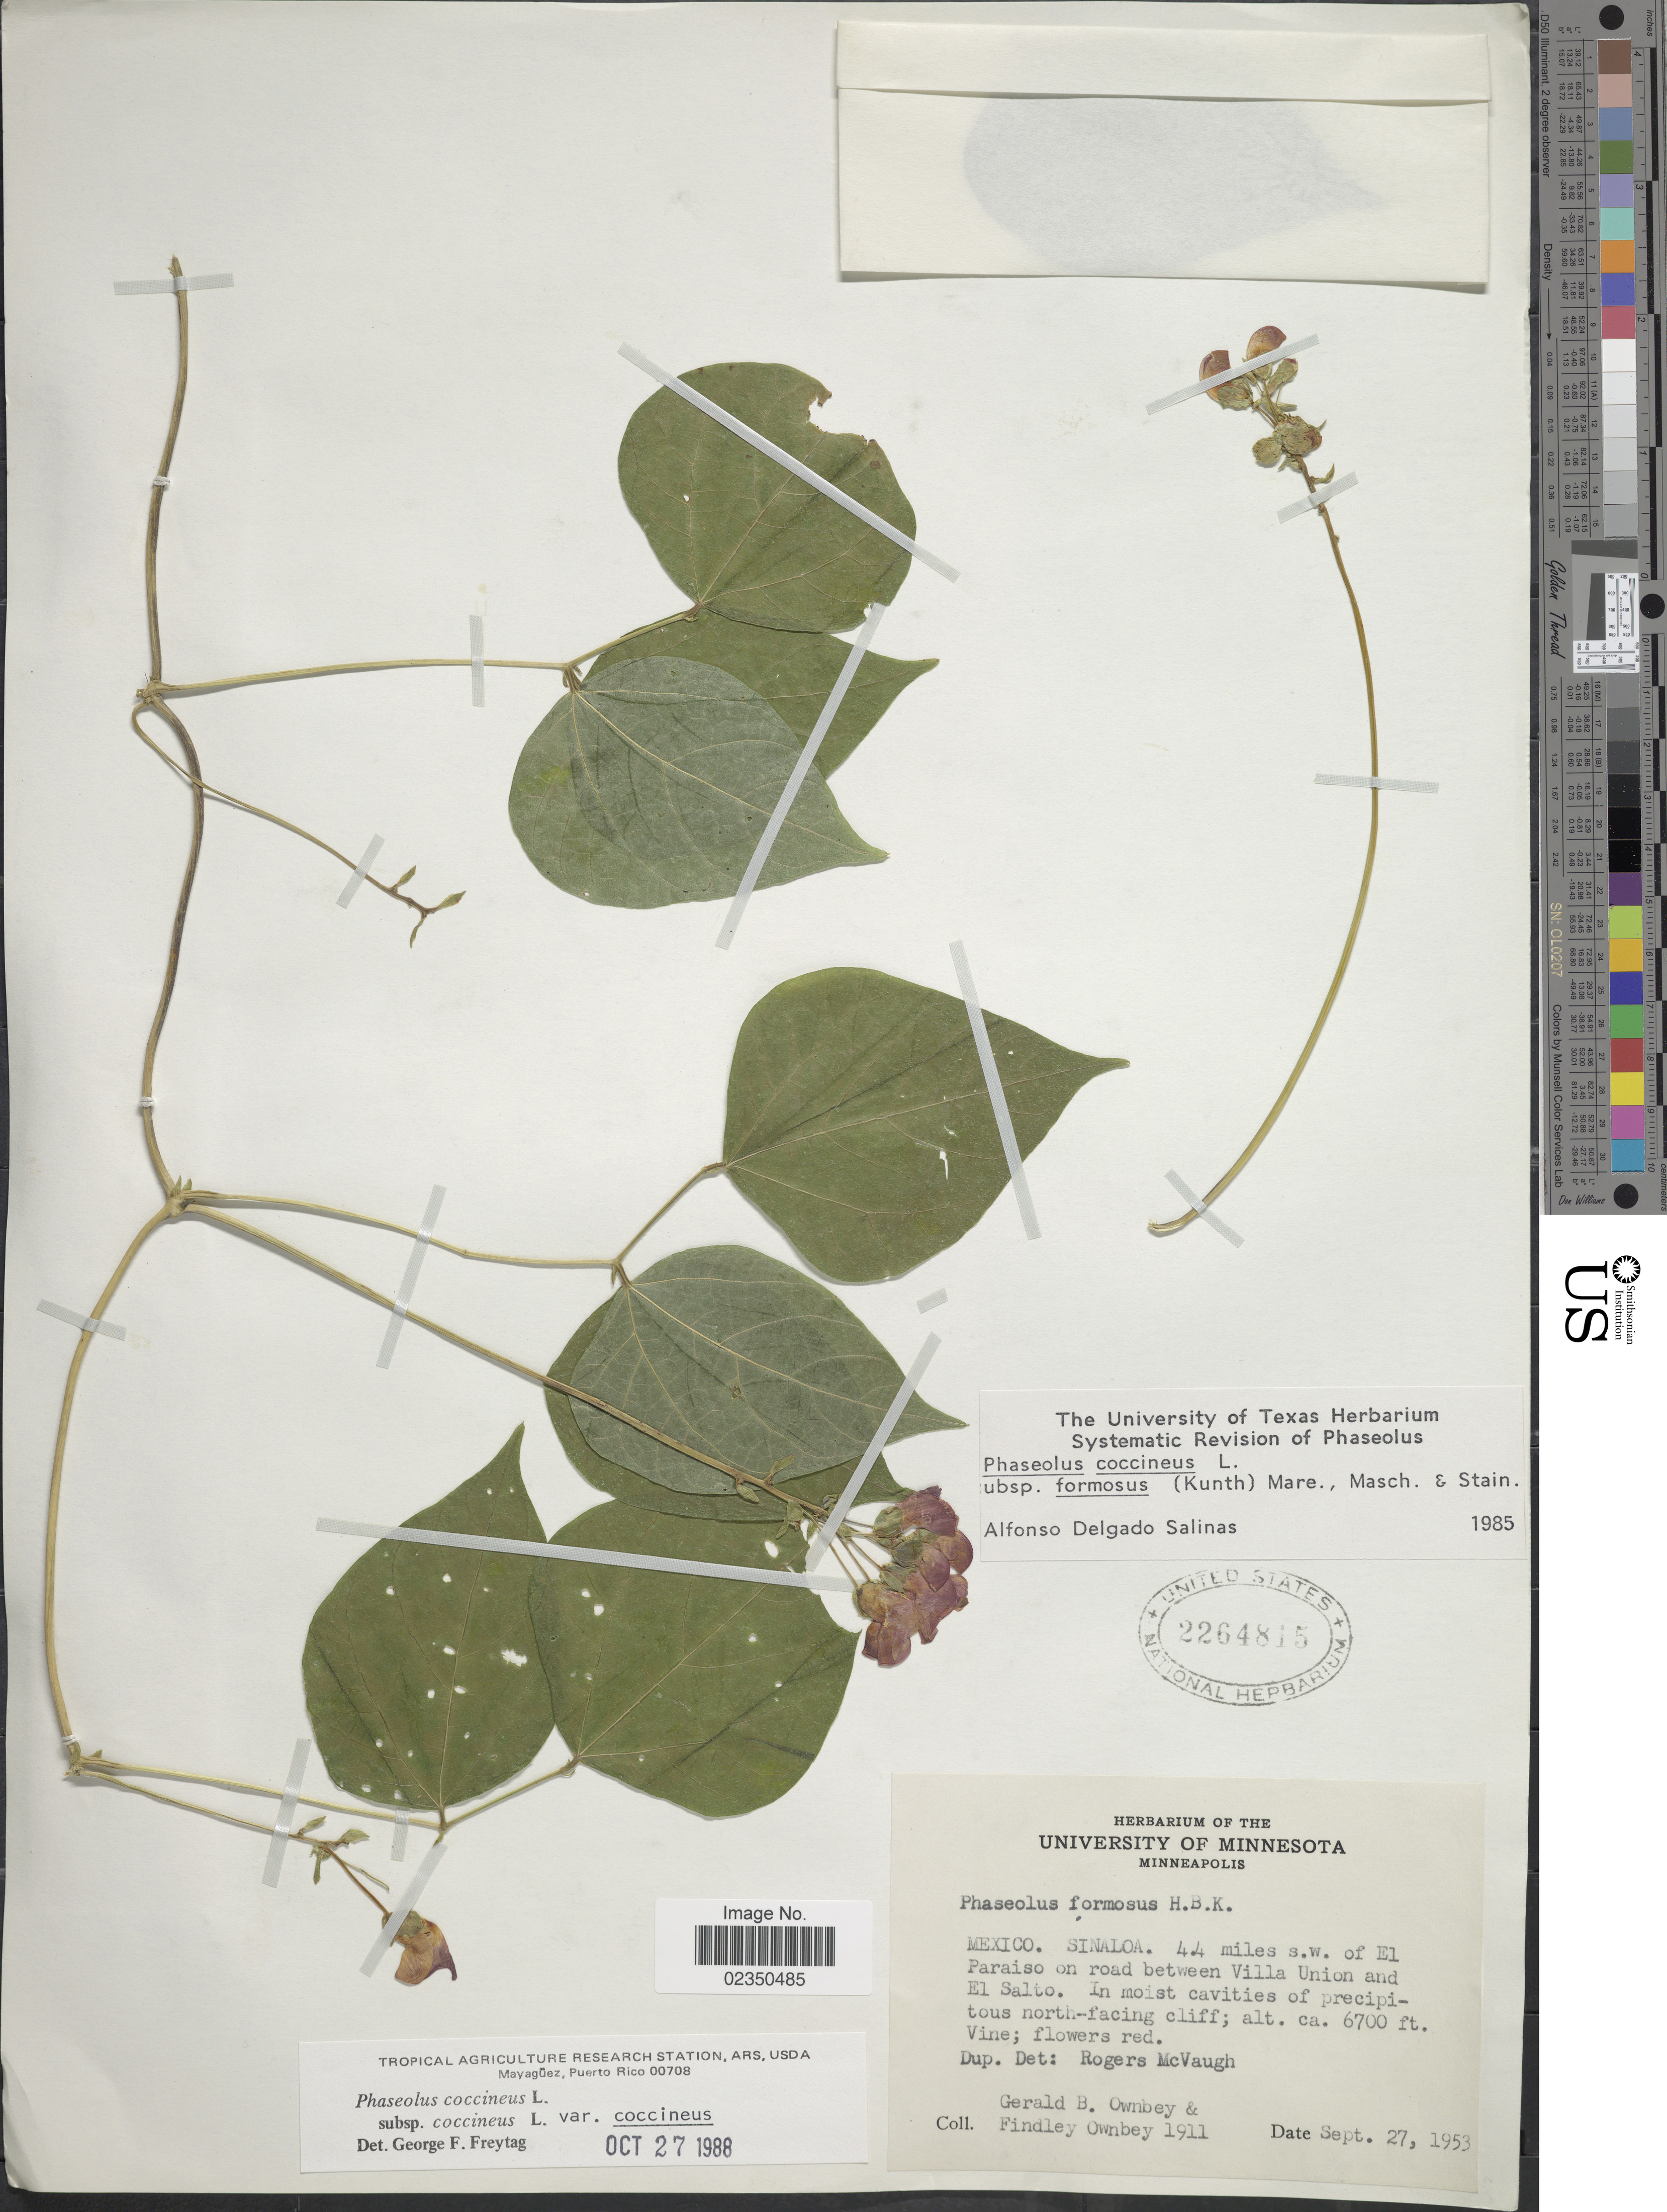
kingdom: Plantae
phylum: Tracheophyta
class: Magnoliopsida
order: Fabales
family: Fabaceae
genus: Phaseolus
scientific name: Phaseolus coccineus var. coccineus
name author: L.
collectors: G. B. Ownbey & F. Ownbey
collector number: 1911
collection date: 1953-09-27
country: Mexico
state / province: Sinaloa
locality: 44 miles s.w. of El Paraiso on road between Villa Union and El Salto, in moist cavities of precipitous north-facing cliff.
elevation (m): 2042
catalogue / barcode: US 2264815